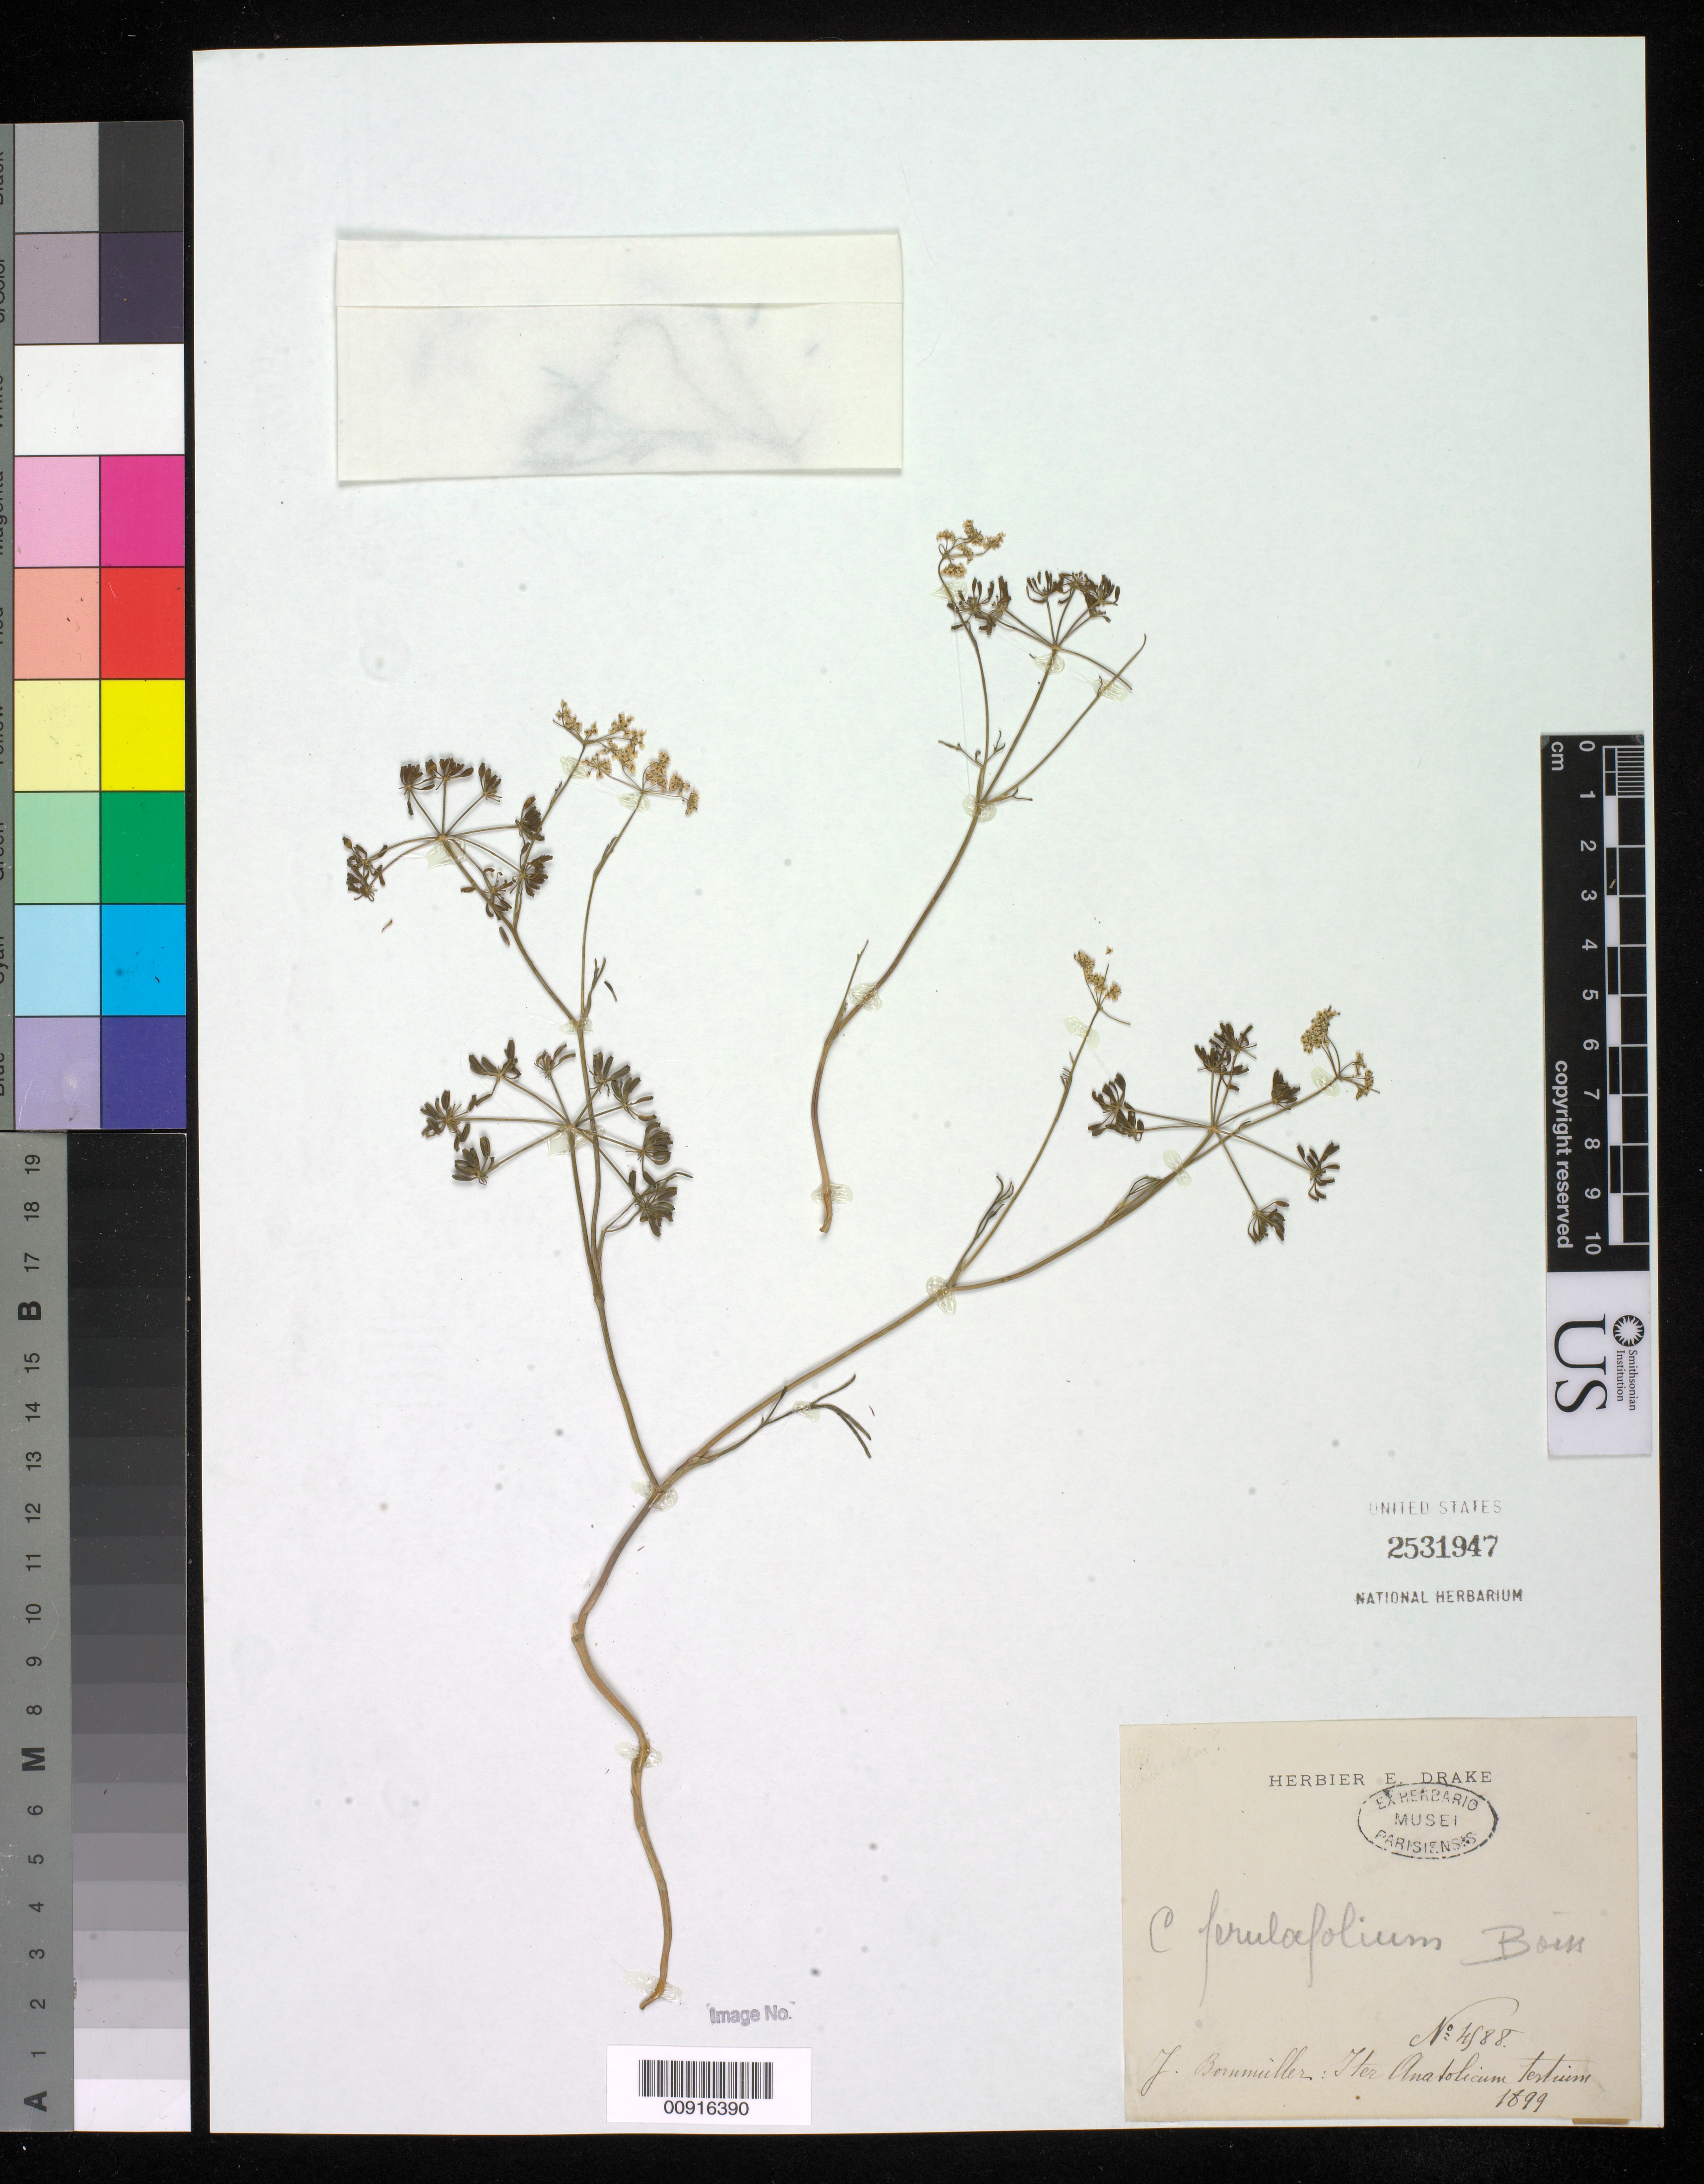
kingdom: Plantae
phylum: Tracheophyta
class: Magnoliopsida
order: Apiales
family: Apiaceae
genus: Bunium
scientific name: Bunium ferulaceum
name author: Sibth. & Sm.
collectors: J. Bornmüller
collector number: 1488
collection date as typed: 1899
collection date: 1899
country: Turkey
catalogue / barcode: US 2531947